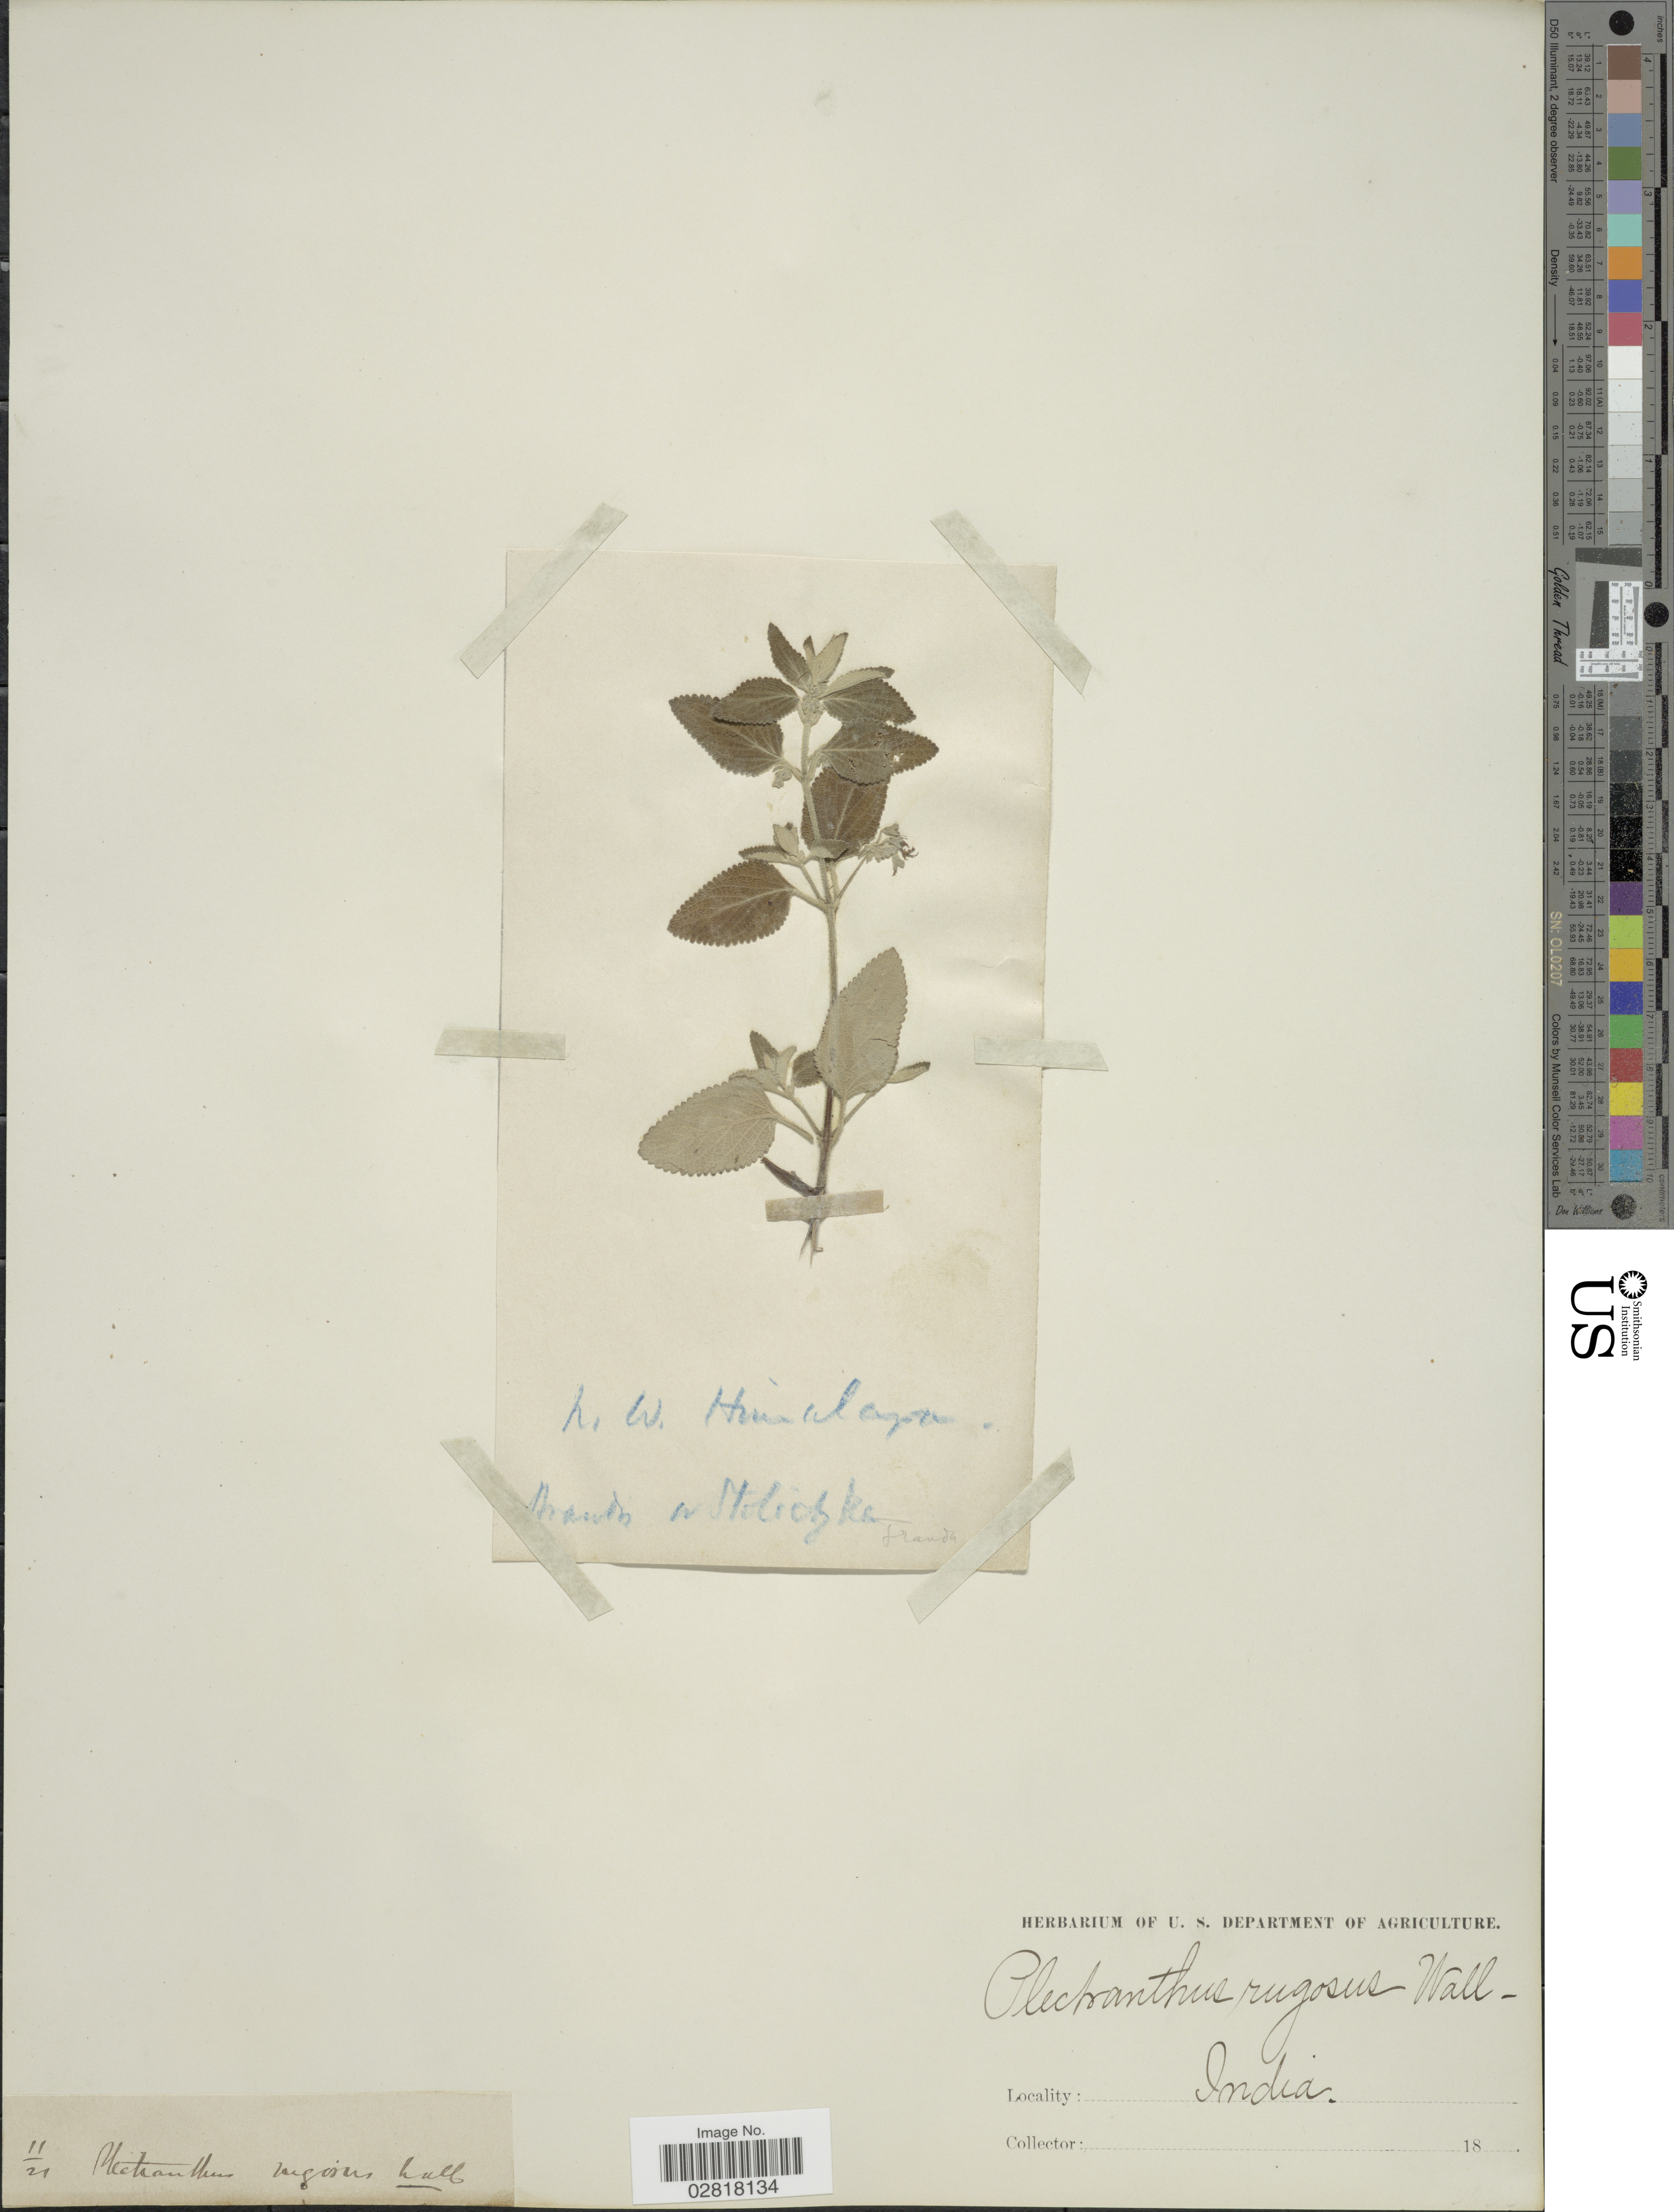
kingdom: Plantae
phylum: Tracheophyta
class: Magnoliopsida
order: Lamiales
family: Lamiaceae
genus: Plectranthus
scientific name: Plectranthus rugosus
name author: Wall. ex Benth.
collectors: Facchini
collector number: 11/21?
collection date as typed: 18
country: India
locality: N. W. Himalaya.